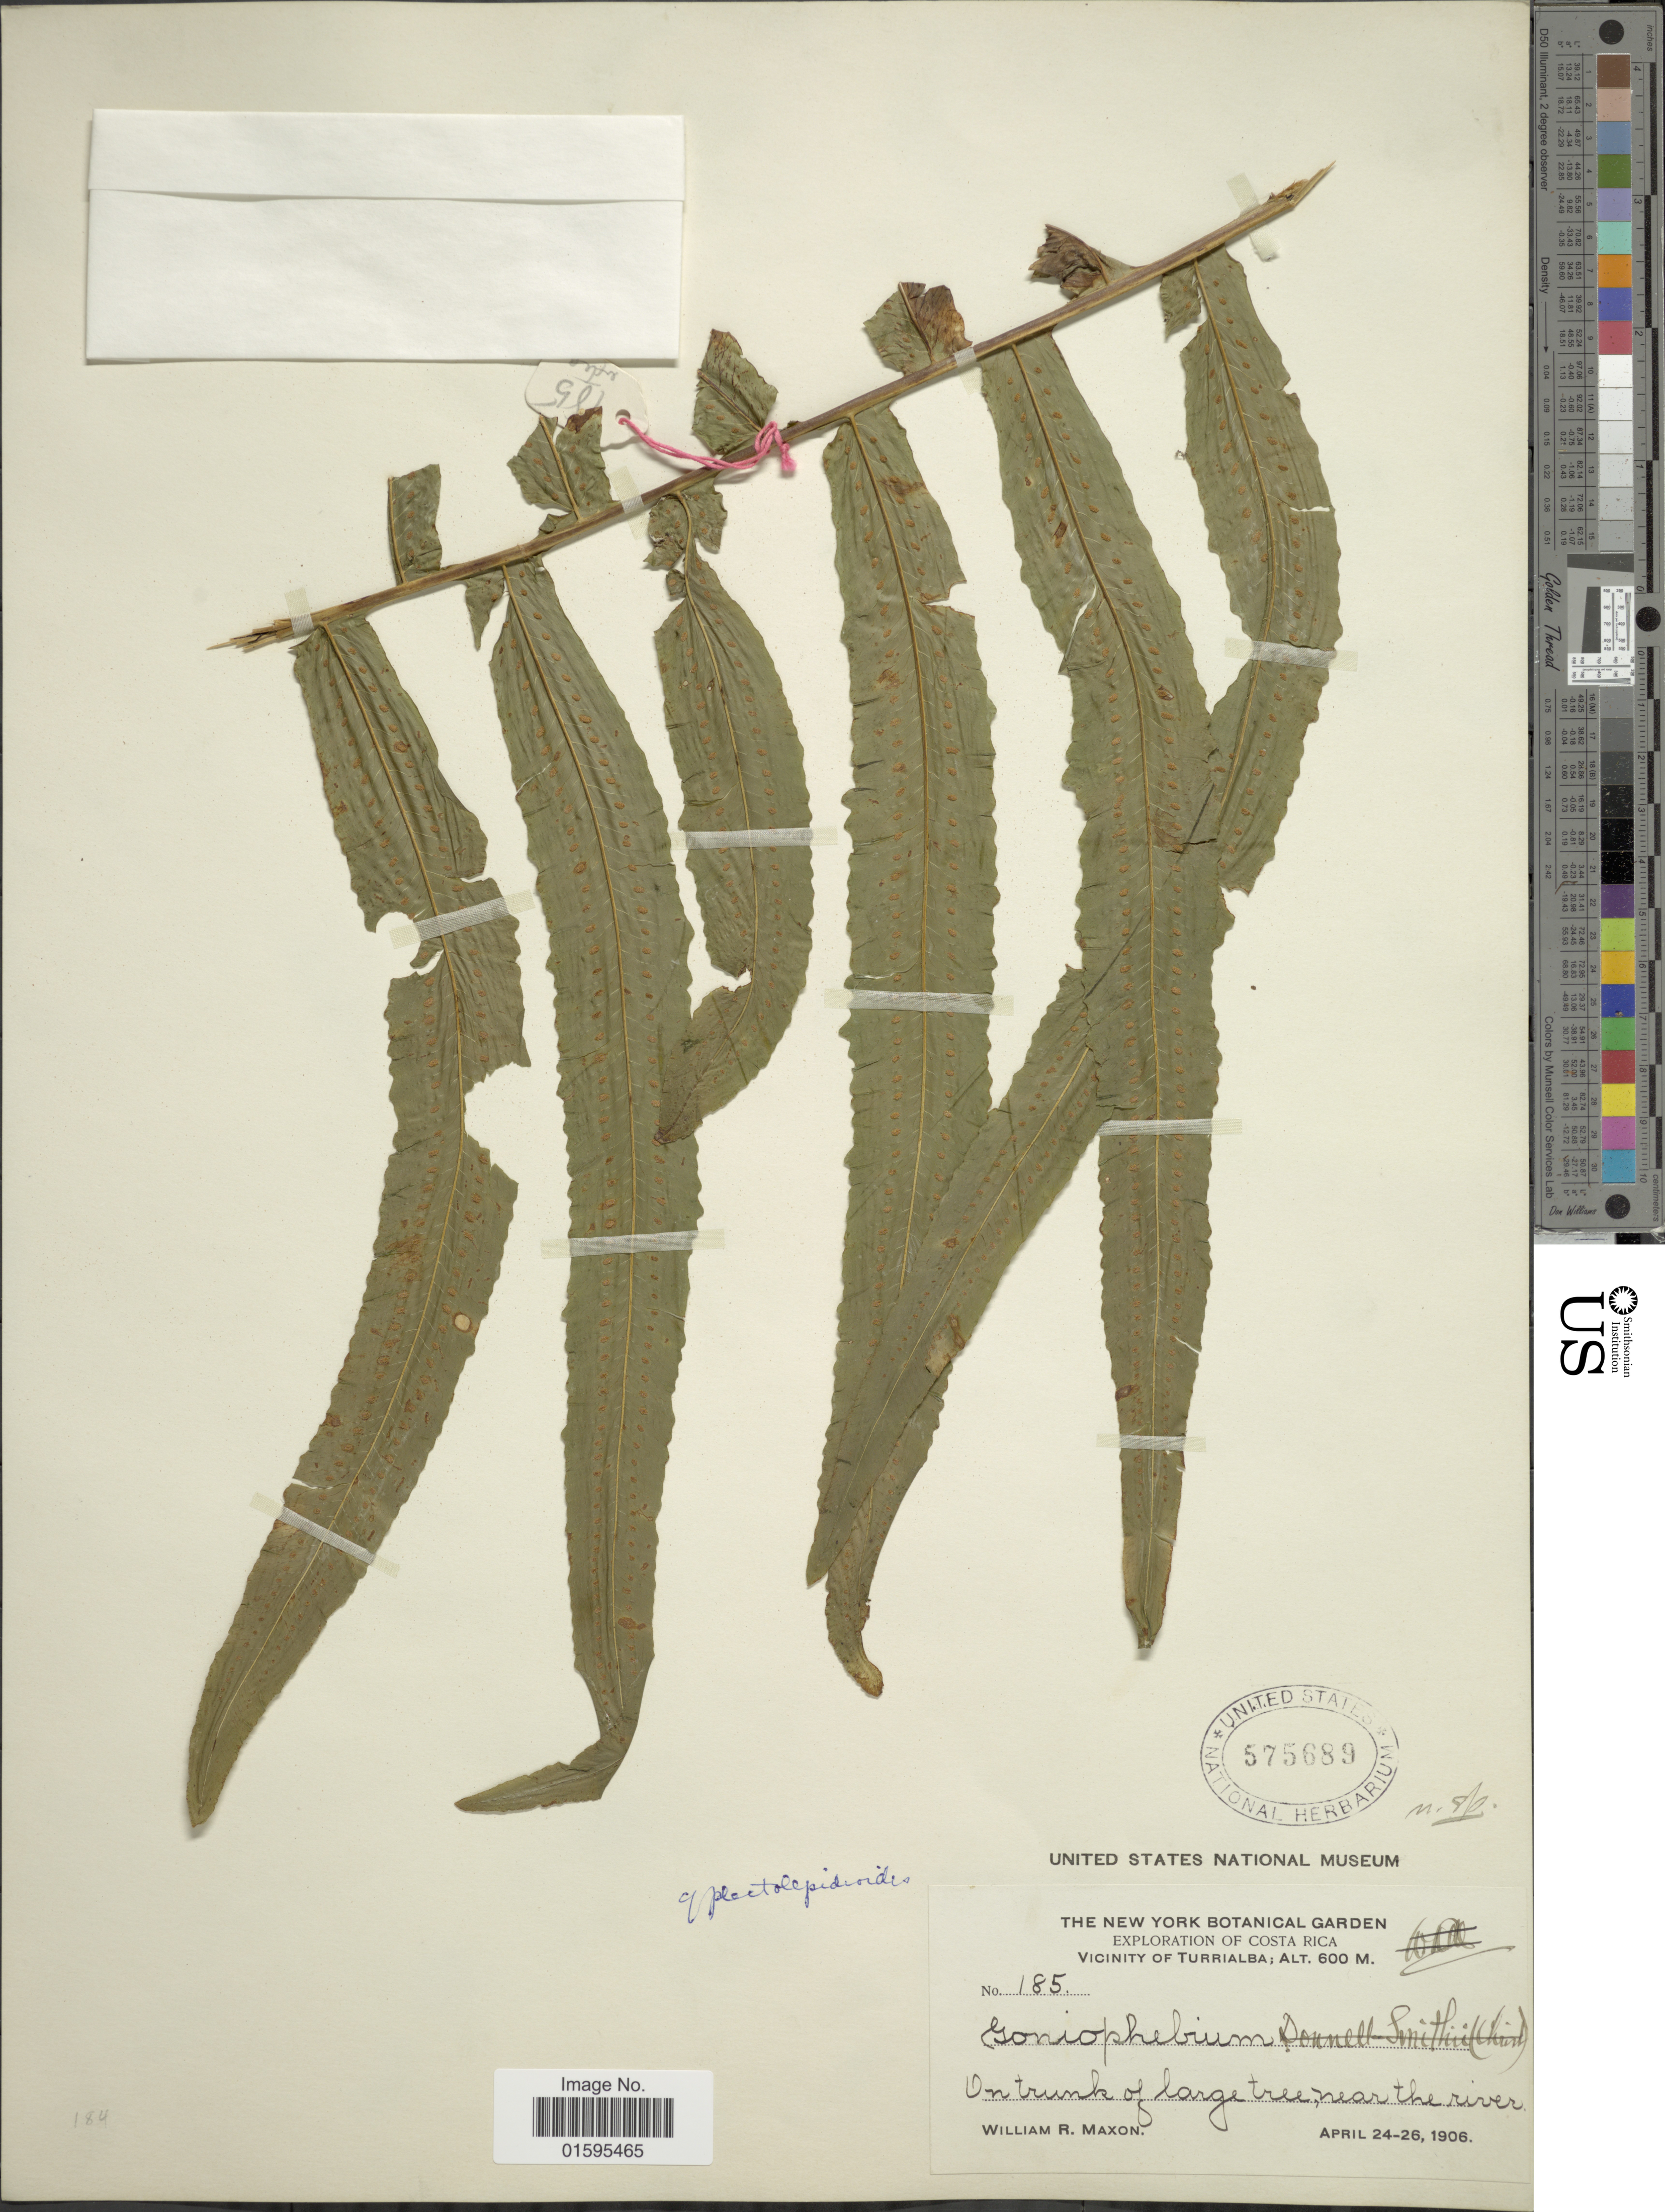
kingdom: Plantae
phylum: Tracheophyta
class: Polypodiopsida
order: Polypodiales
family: Polypodiaceae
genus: Polypodium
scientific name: Polypodium plectolepidioides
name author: Rosenst.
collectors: W. R. Maxon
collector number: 185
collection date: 1906-04-24/1906-04-26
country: Costa Rica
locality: Vicinity of Turrialba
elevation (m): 600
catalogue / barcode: US 575689